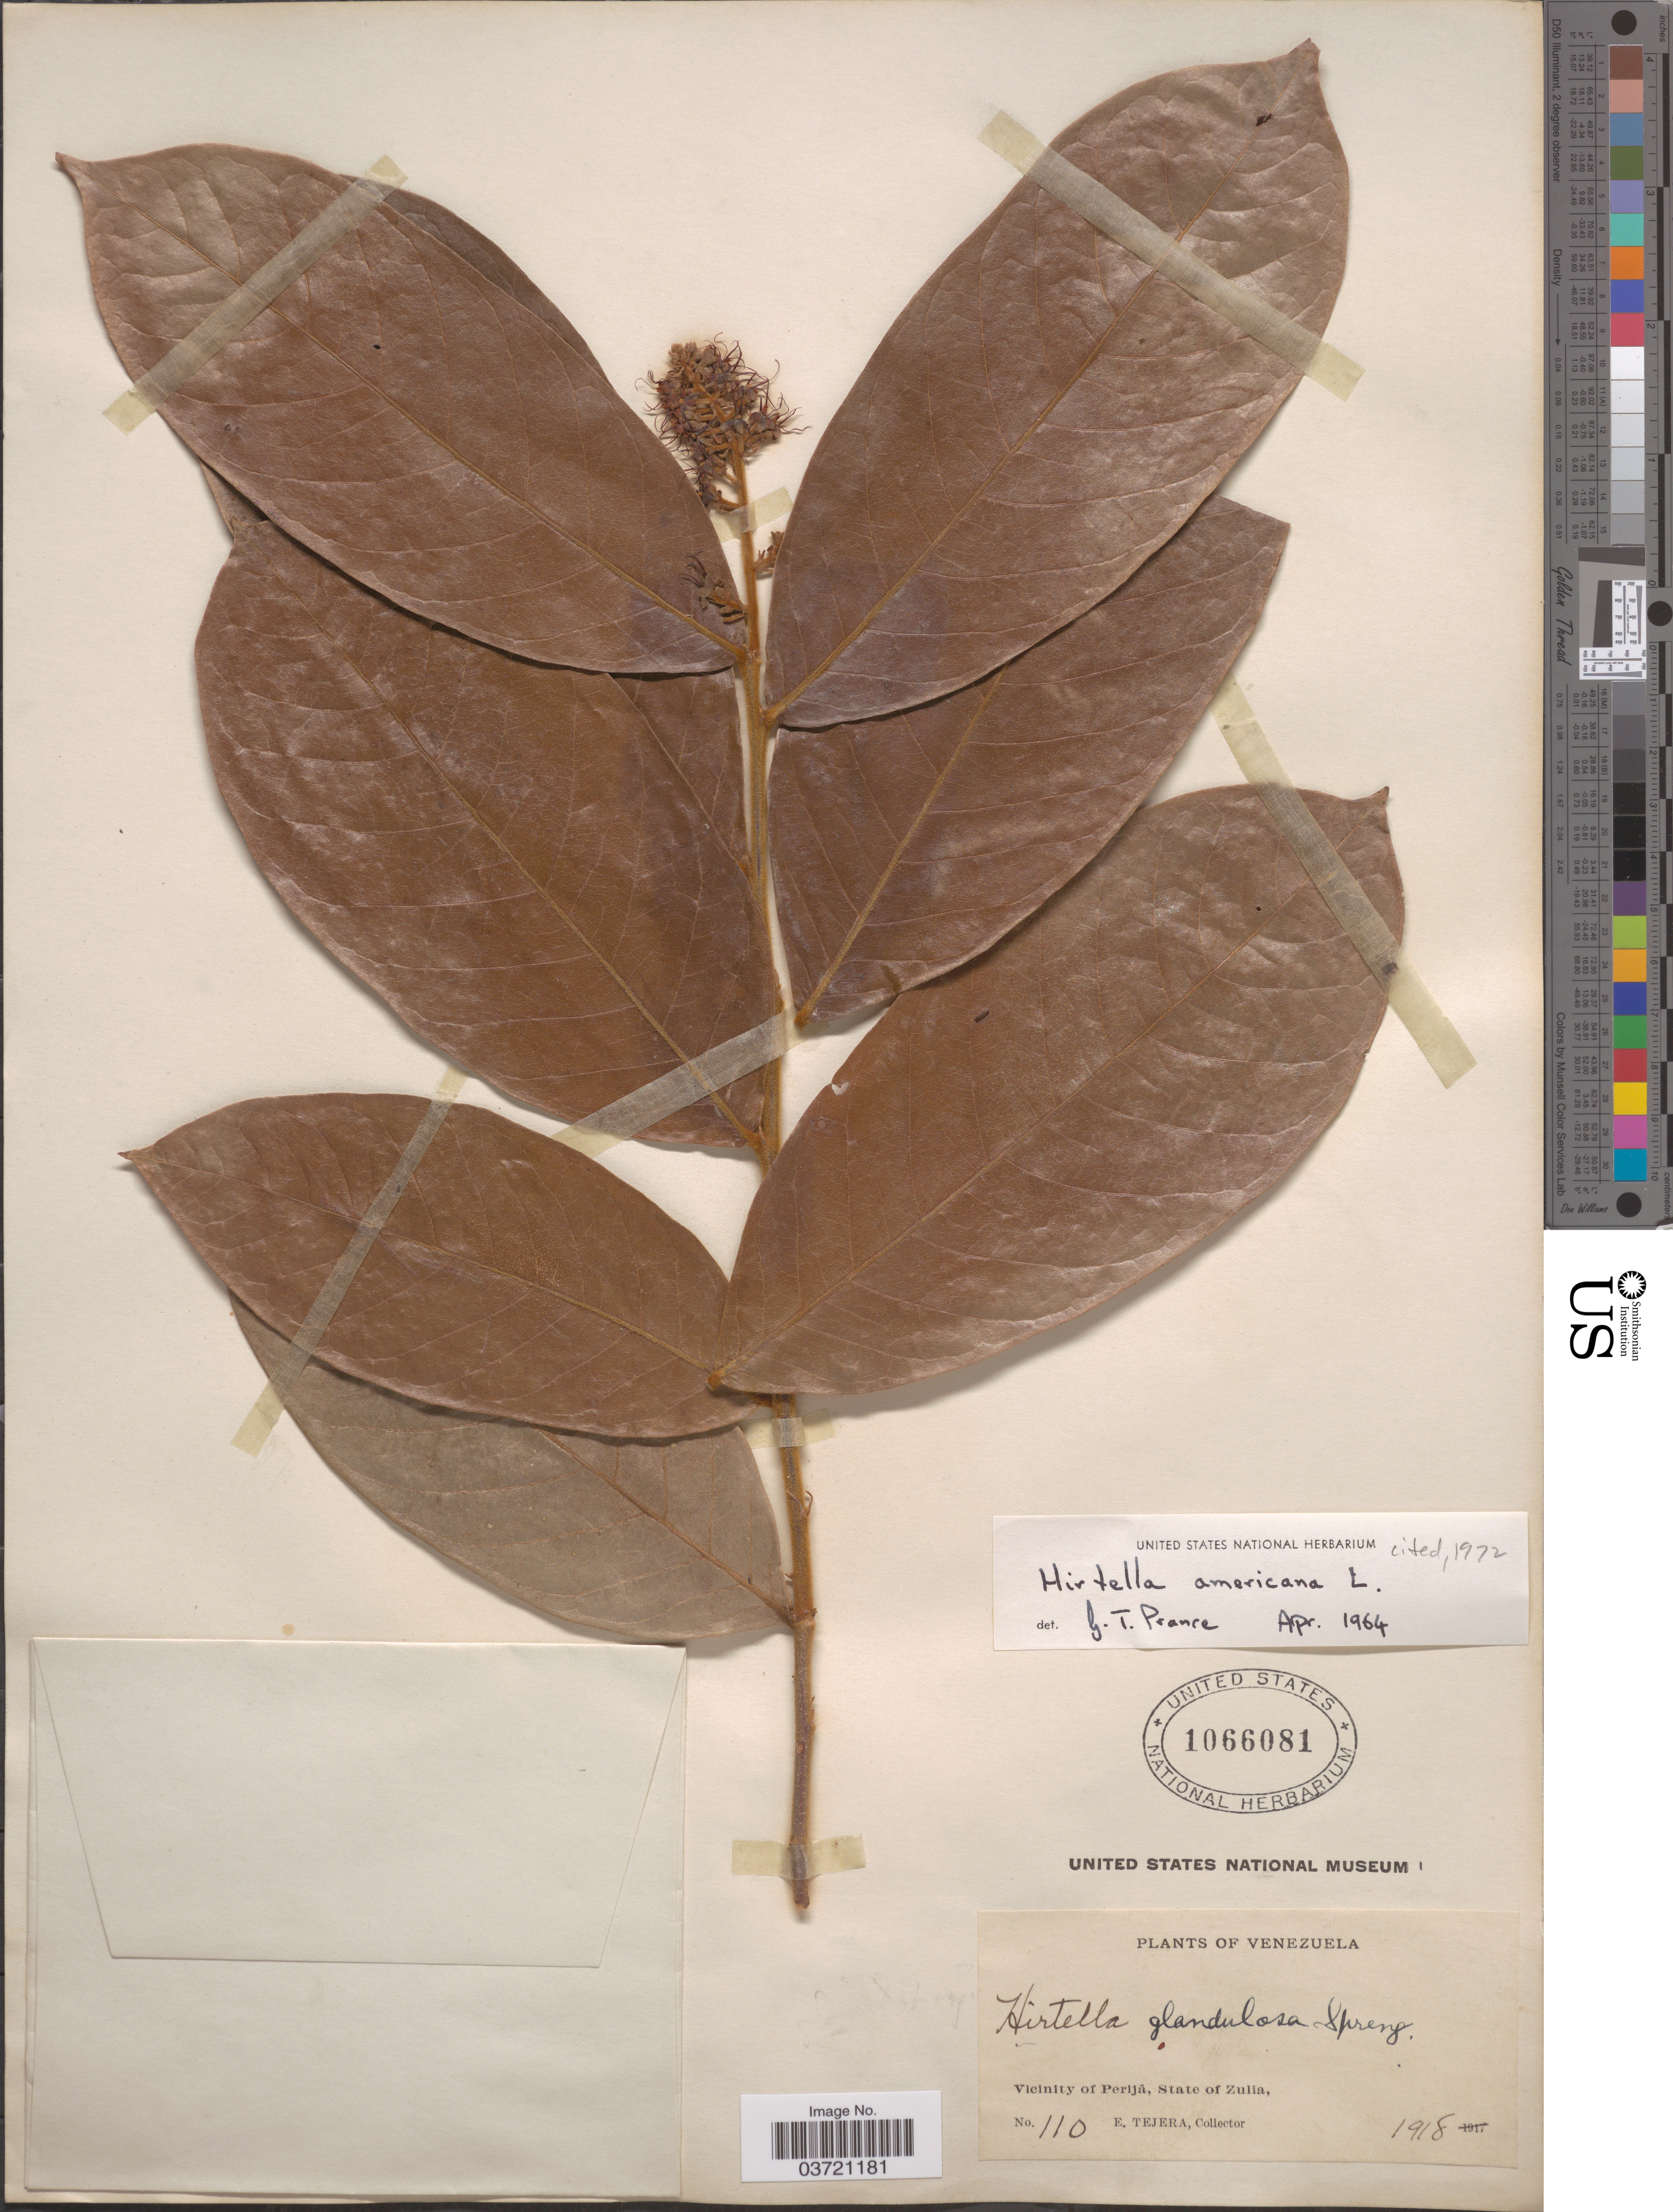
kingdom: Plantae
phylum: Tracheophyta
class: Magnoliopsida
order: Malpighiales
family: Chrysobalanaceae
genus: Hirtella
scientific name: Hirtella americana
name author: L.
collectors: E. Tejera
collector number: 110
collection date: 1918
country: Venezuela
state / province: Zulia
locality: Vicinity of Perijá.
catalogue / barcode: US 1066081